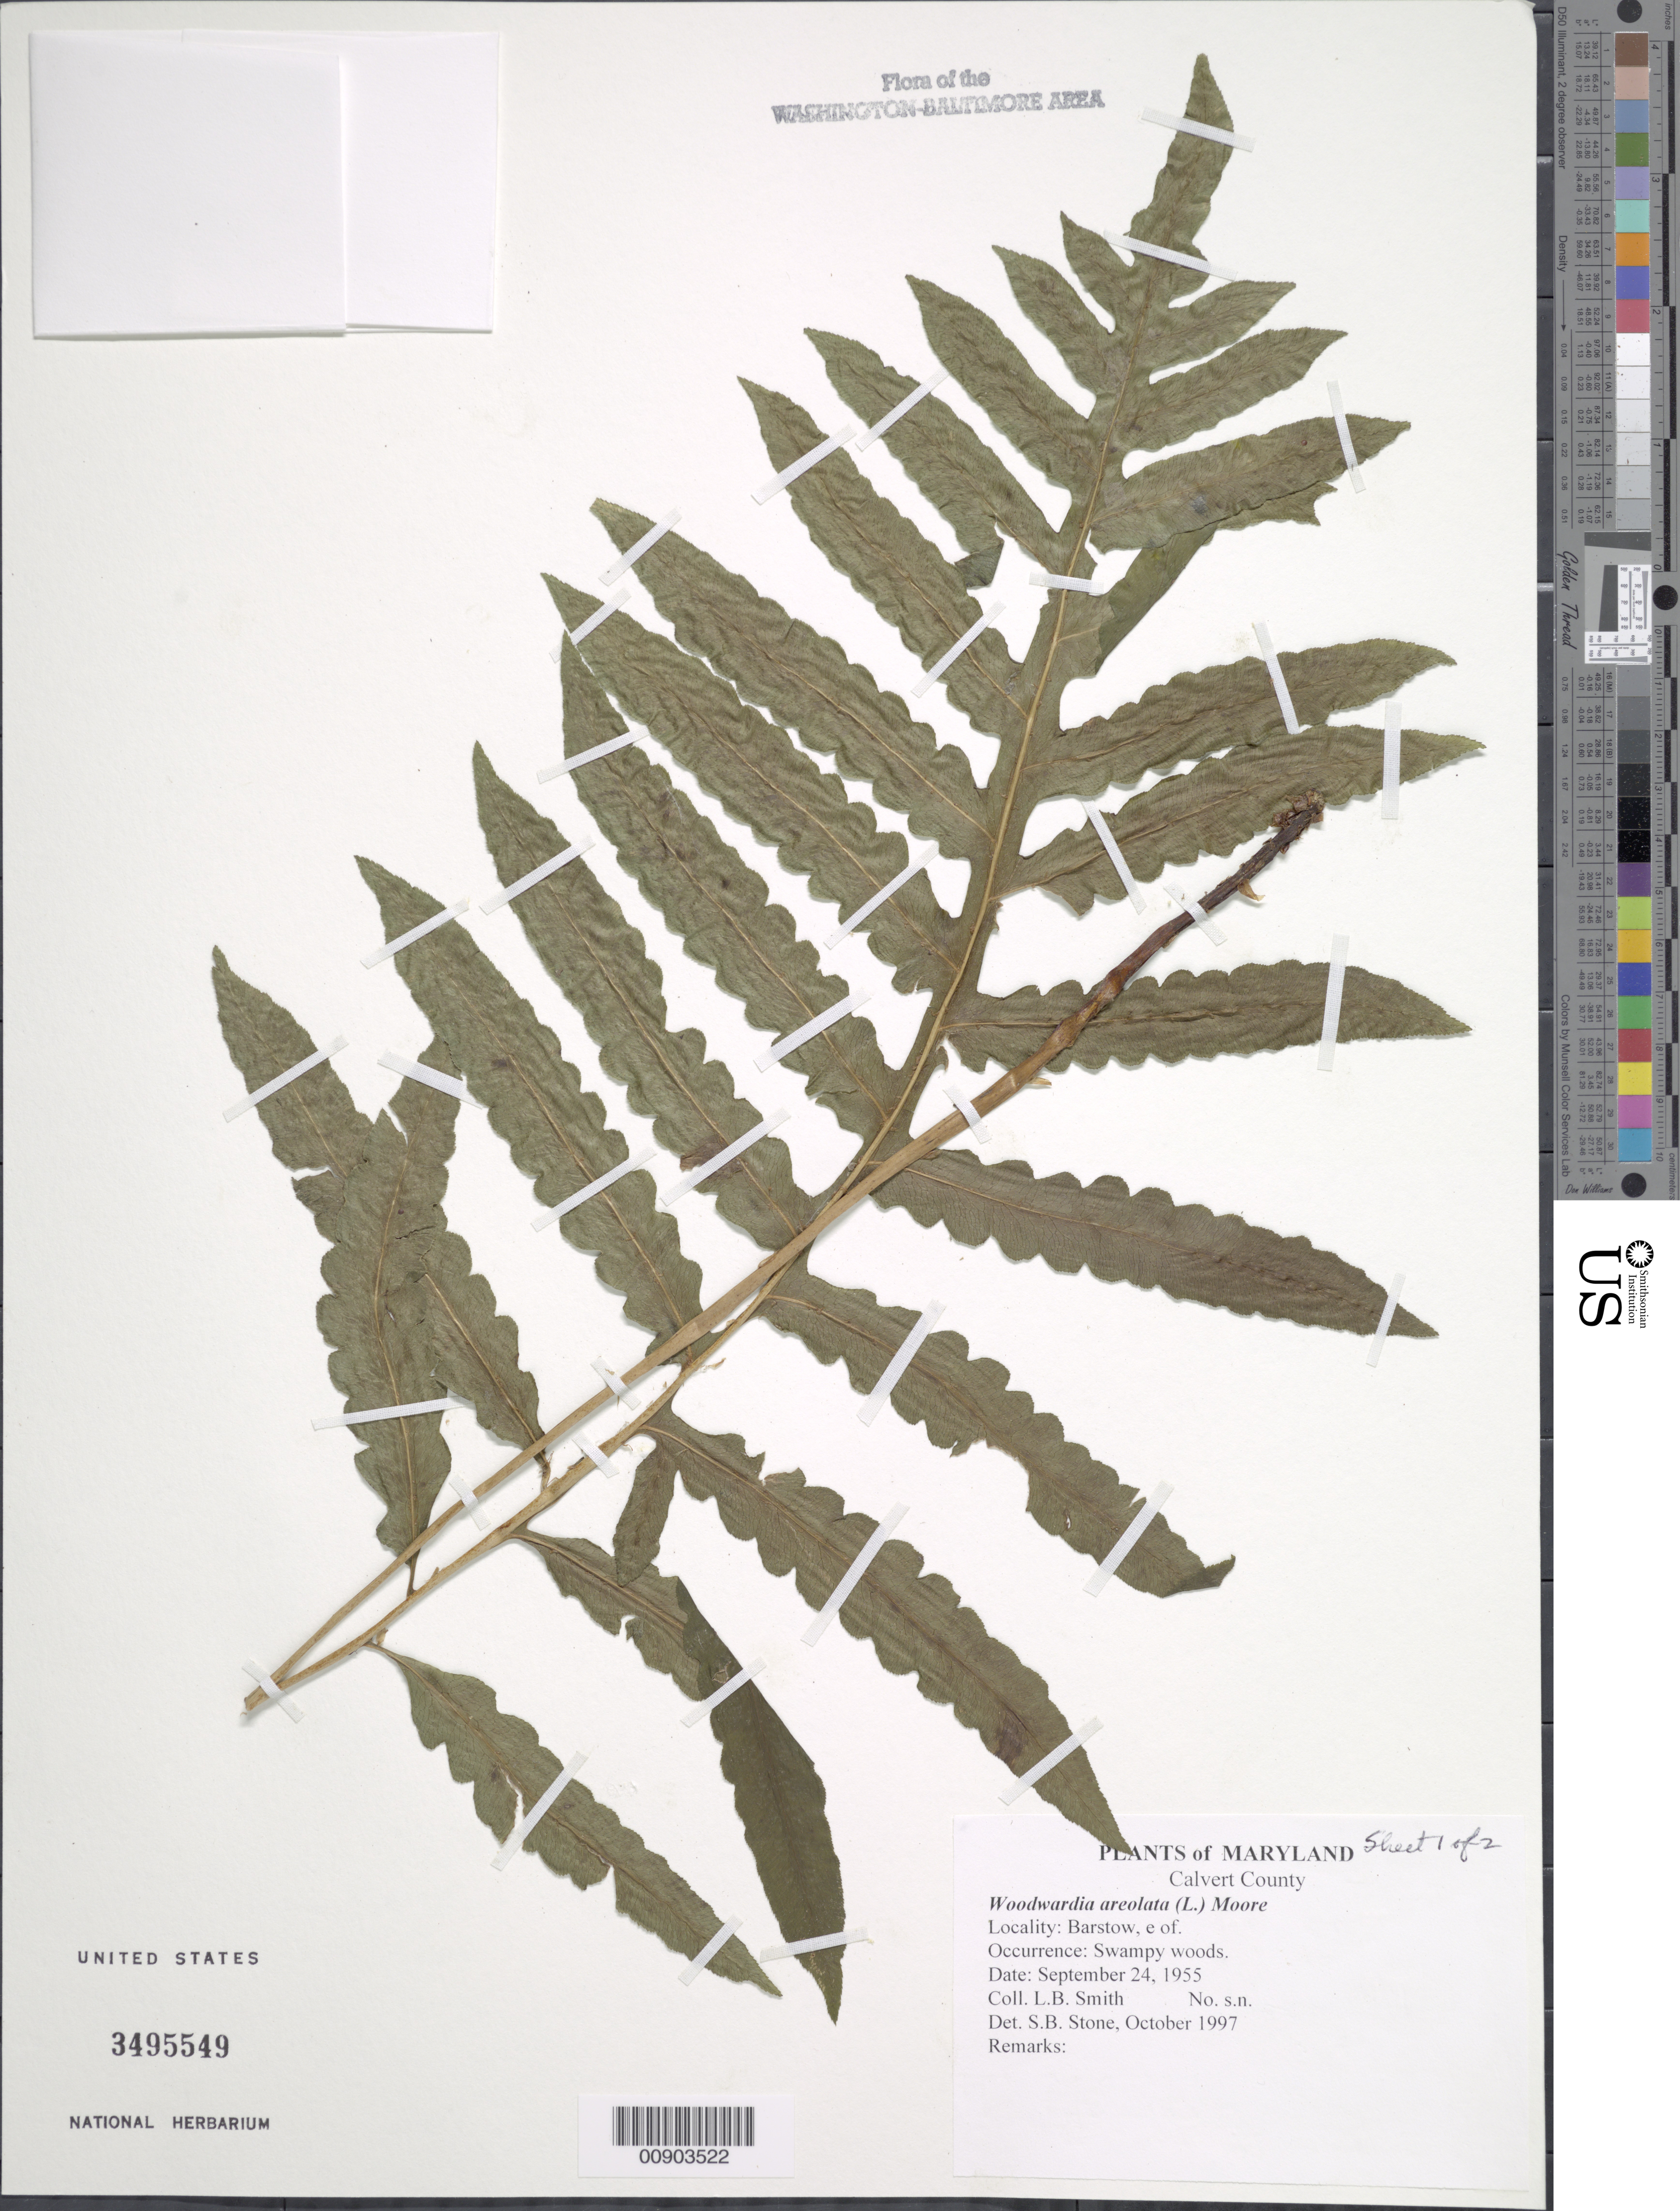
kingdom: Plantae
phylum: Tracheophyta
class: Polypodiopsida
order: Polypodiales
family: Blechnaceae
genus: Woodwardia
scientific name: Woodwardia areolata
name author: (L.) T. Moore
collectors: L. Smith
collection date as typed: September 24, 1955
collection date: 1955-09-24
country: United States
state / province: Maryland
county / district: Calvert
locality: Barstow, e. of.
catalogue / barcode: US 3495549